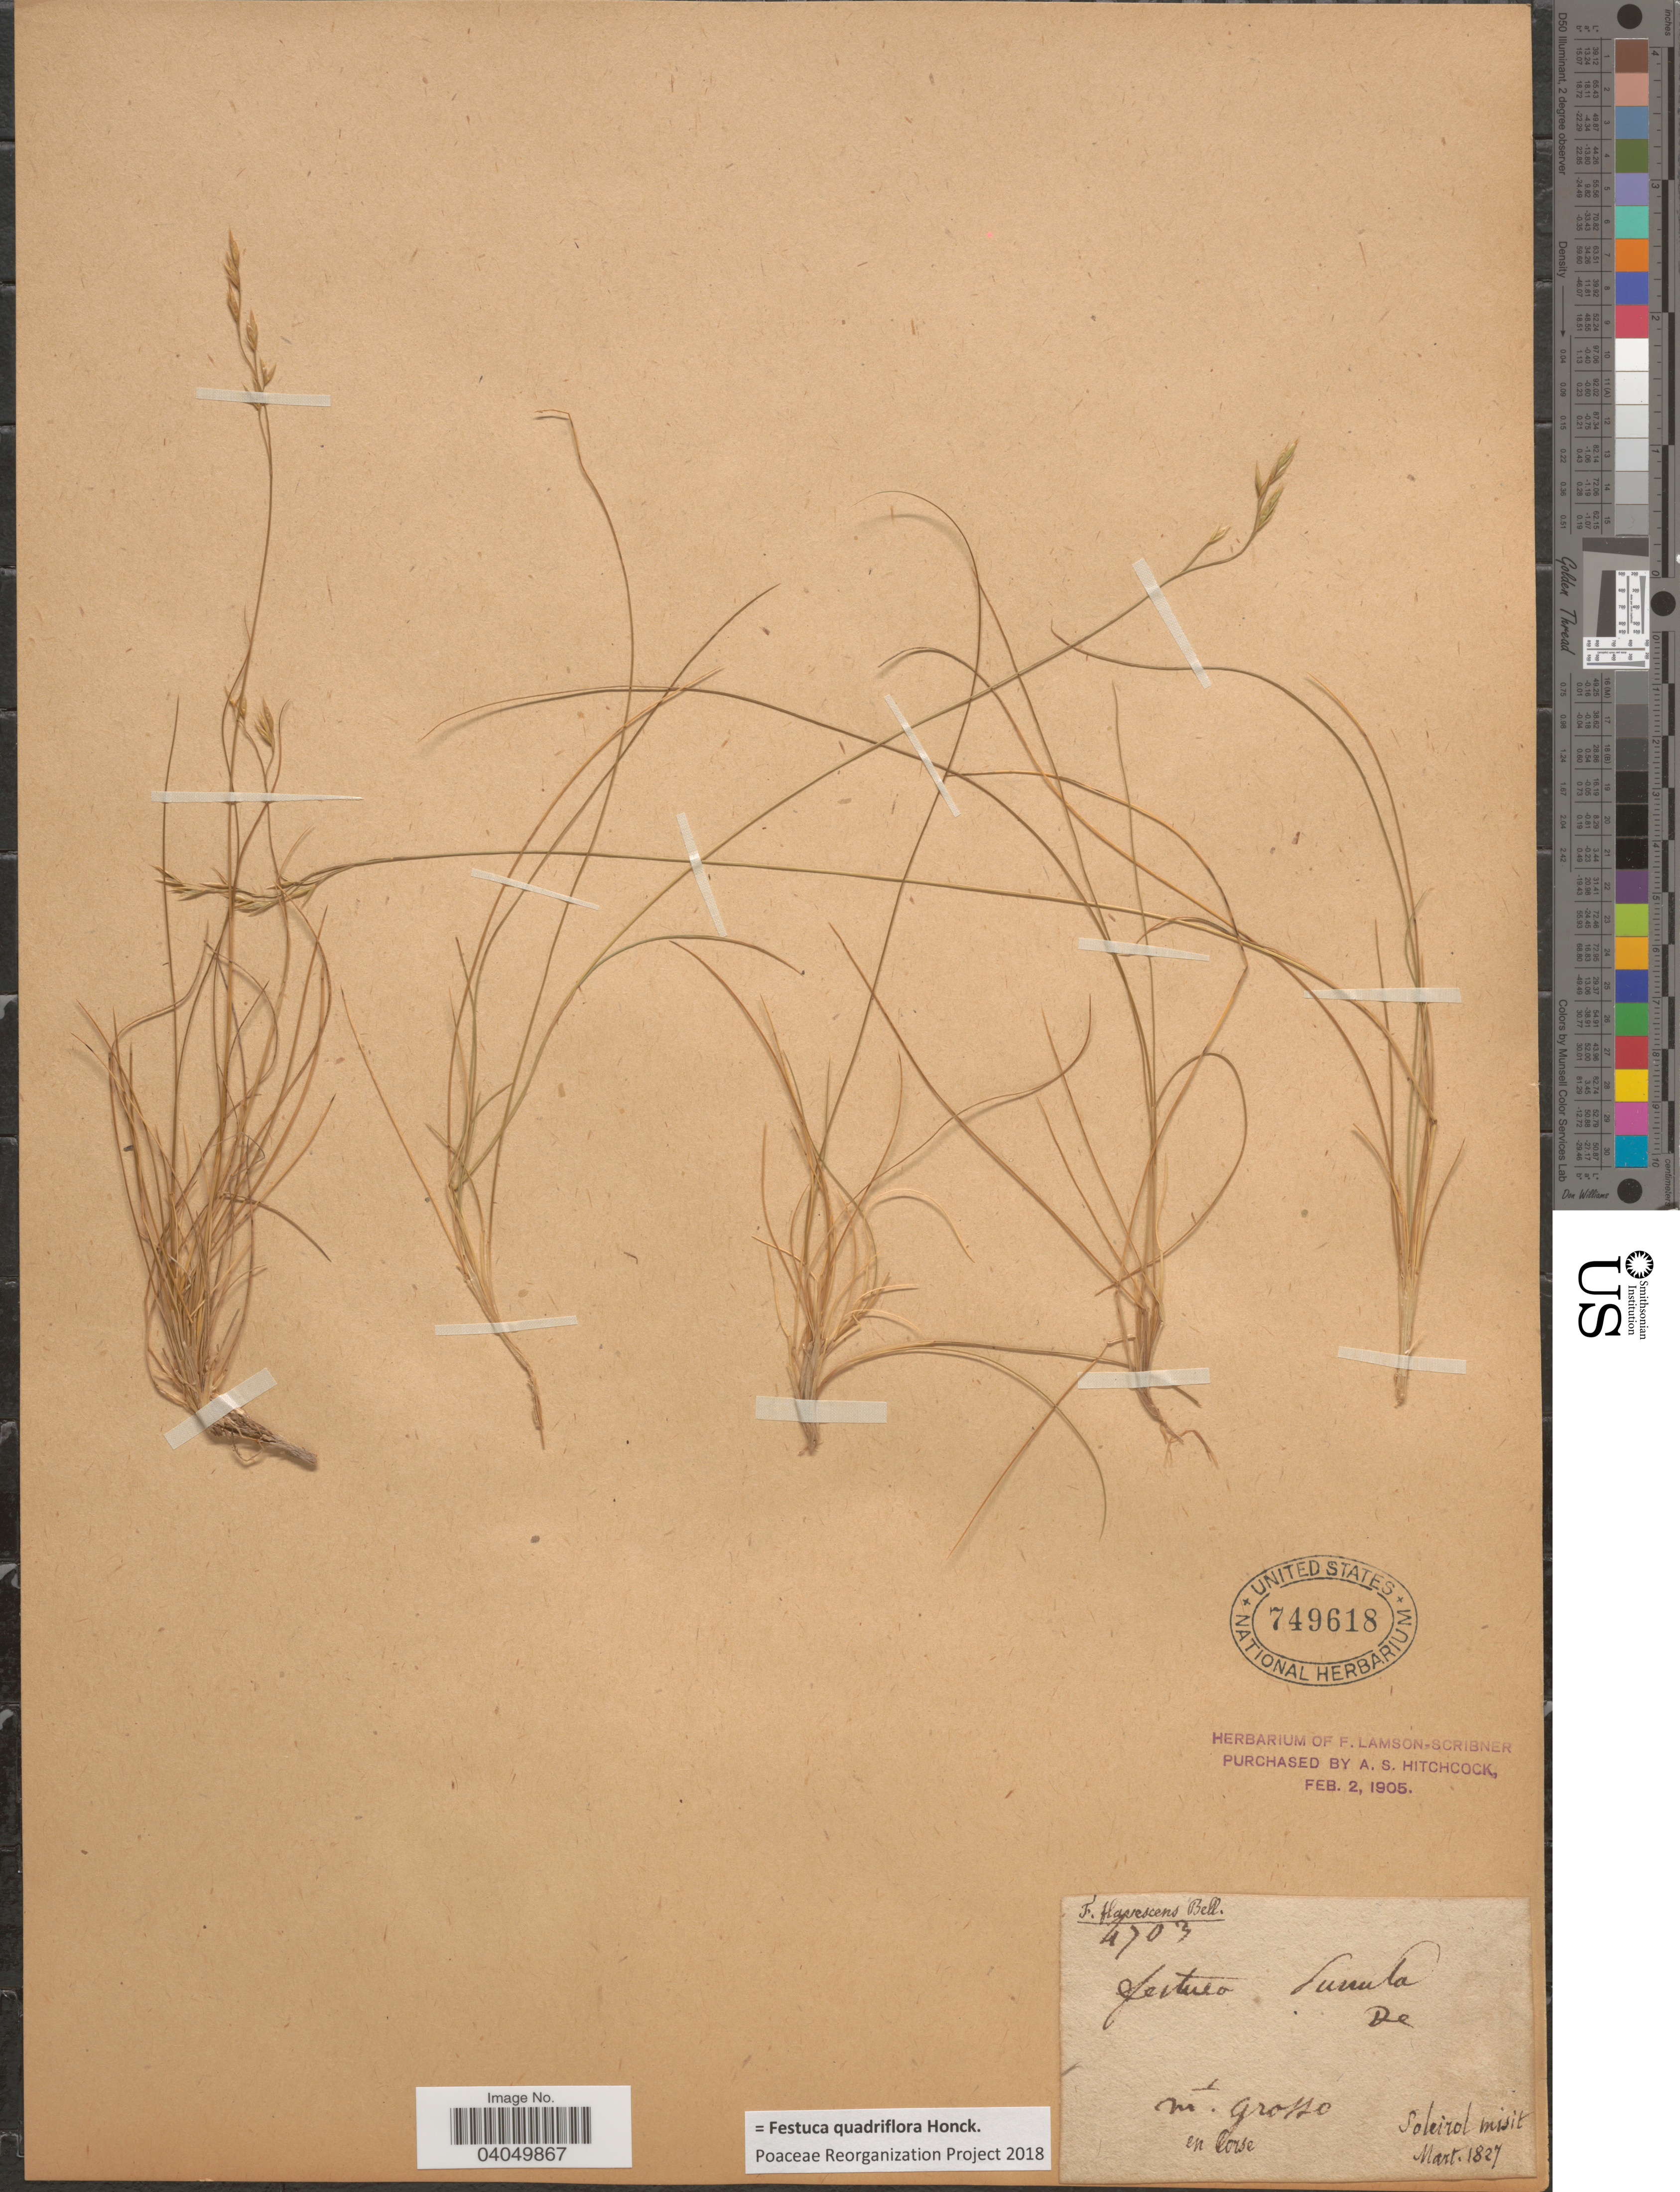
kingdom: Plantae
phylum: Tracheophyta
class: Liliopsida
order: Poales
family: Poaceae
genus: Festuca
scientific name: Festuca quadriflora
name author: Honck.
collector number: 4703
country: France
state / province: Corsica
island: Corse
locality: Mt. Grosso en Corse.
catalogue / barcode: US 749618